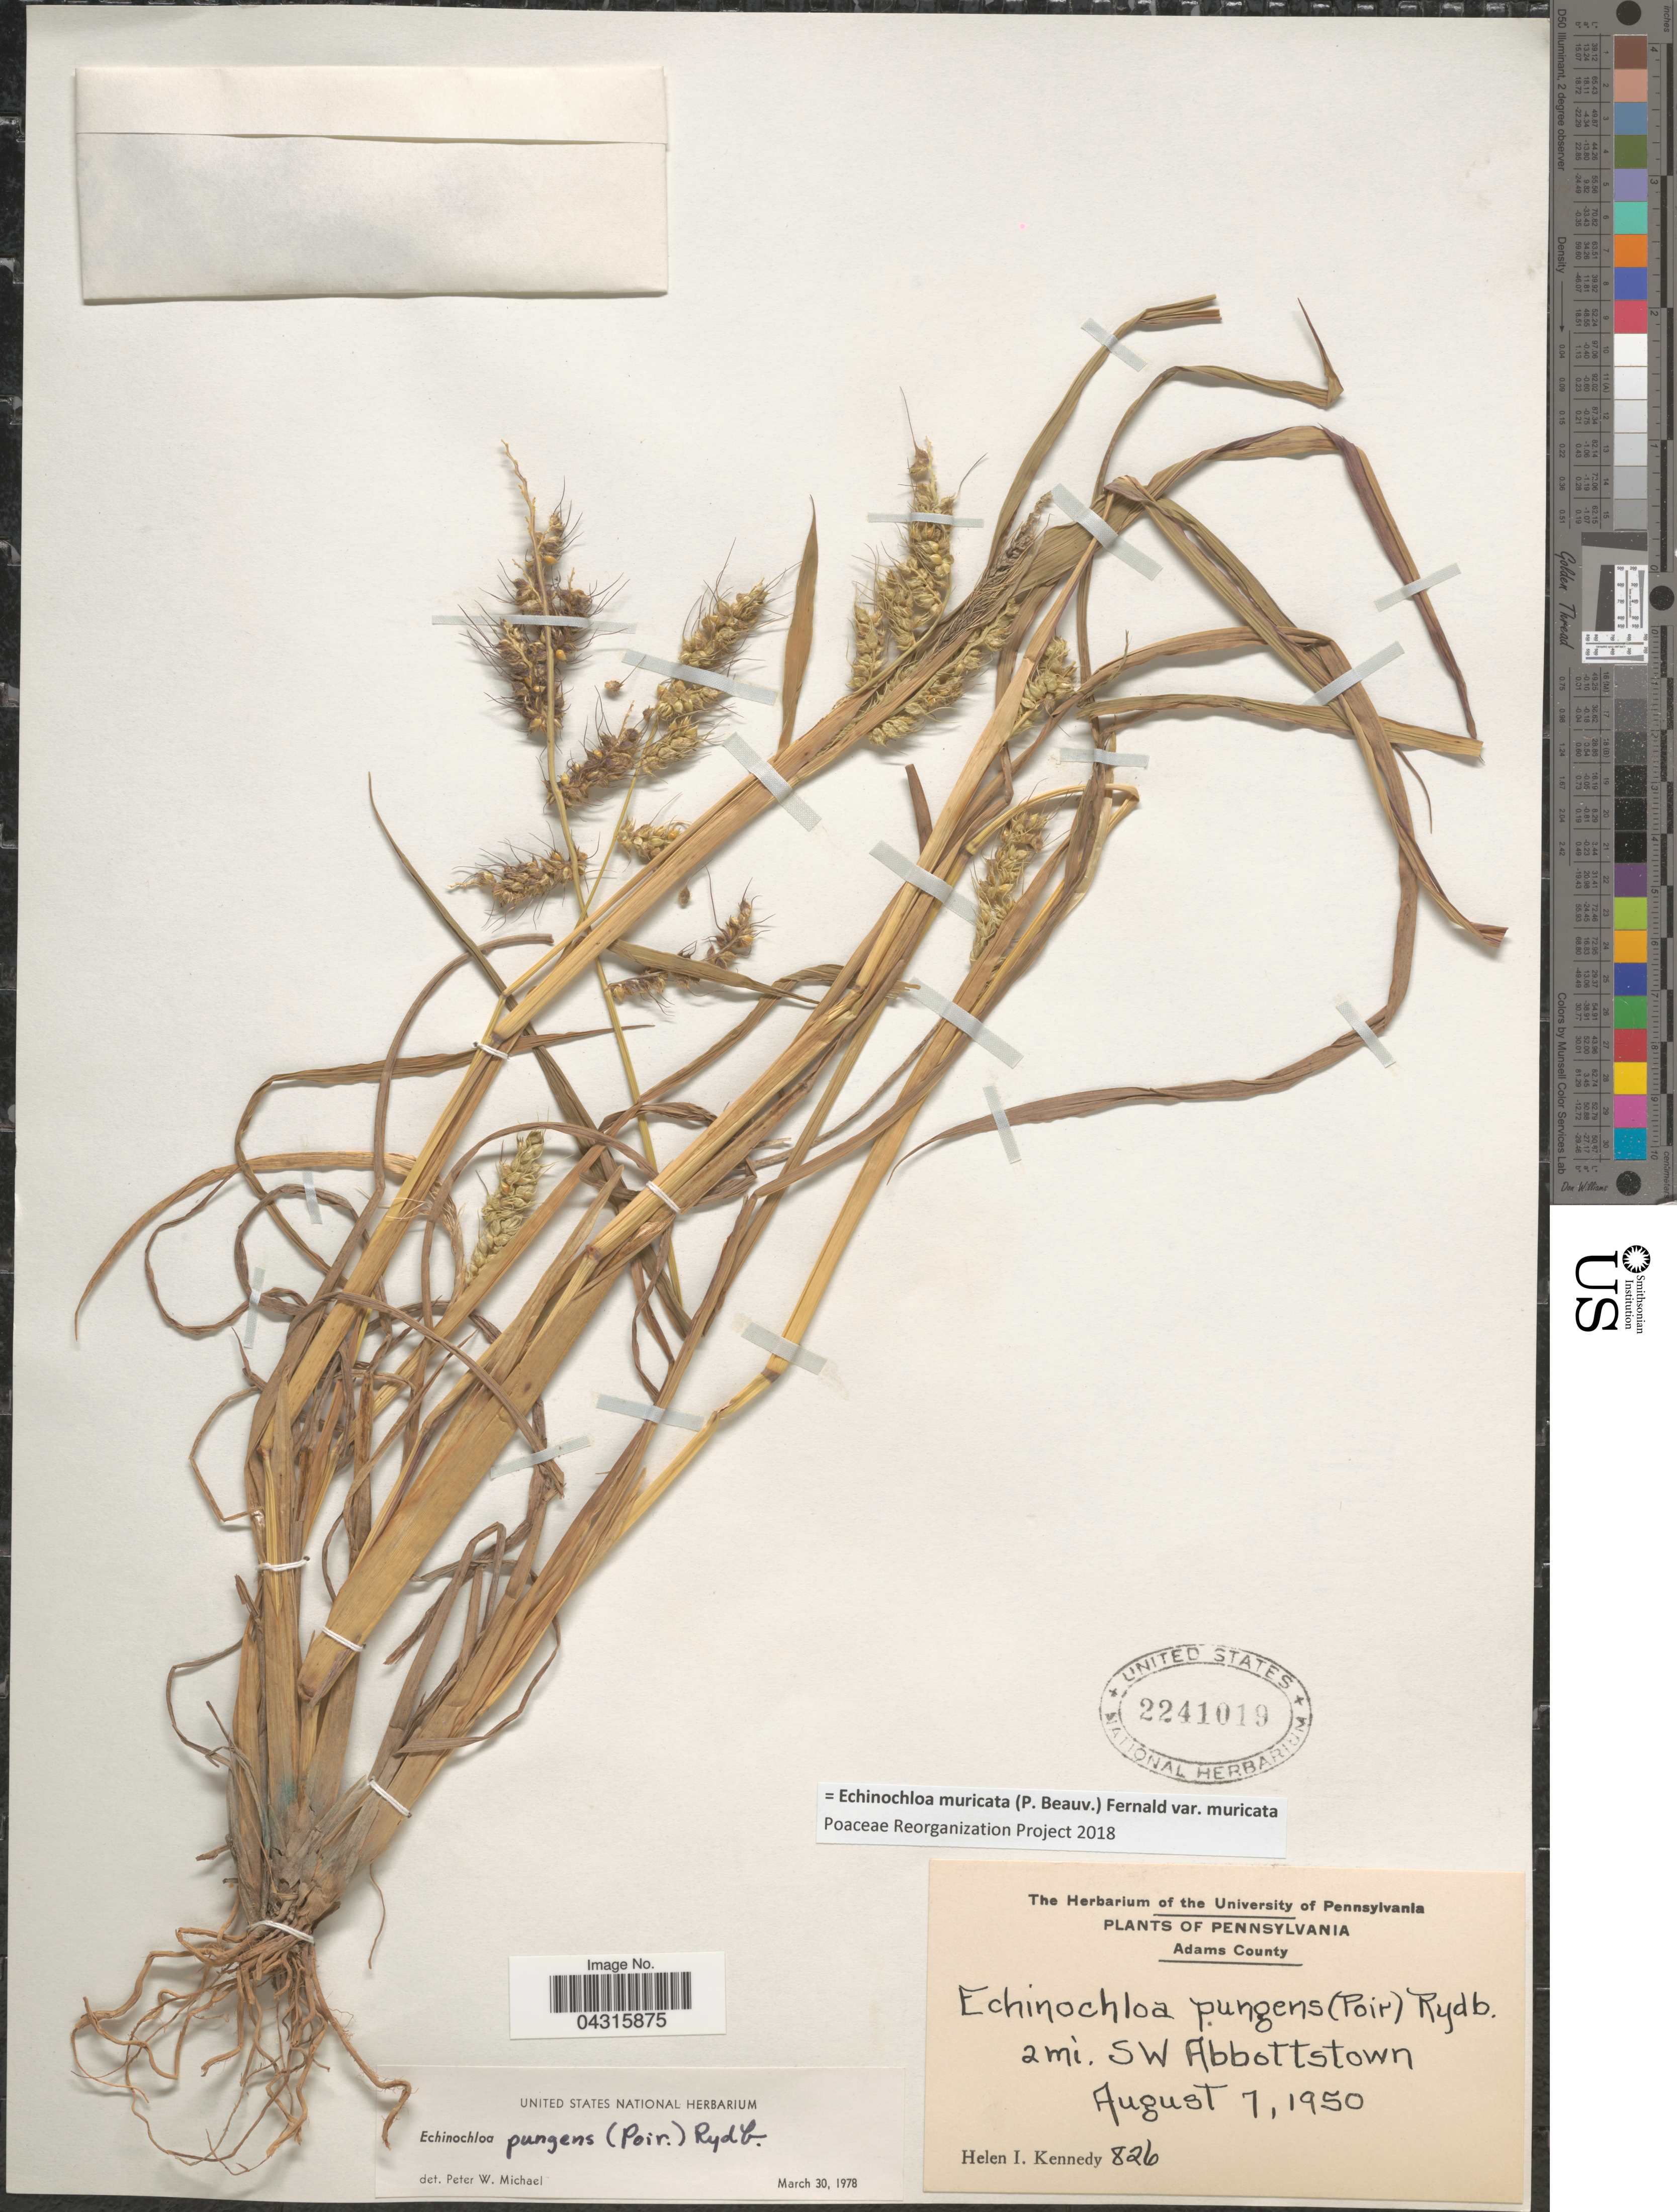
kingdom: Plantae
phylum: Tracheophyta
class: Liliopsida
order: Poales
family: Poaceae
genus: Echinochloa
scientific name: Echinochloa muricata var. muricata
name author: (P. Beauv.) Fernald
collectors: H. Kennedy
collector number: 826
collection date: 1950-08-07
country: United States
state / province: Pennsylvania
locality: Adams County. 2 mi. SW Abbottstown.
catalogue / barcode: US 2241019